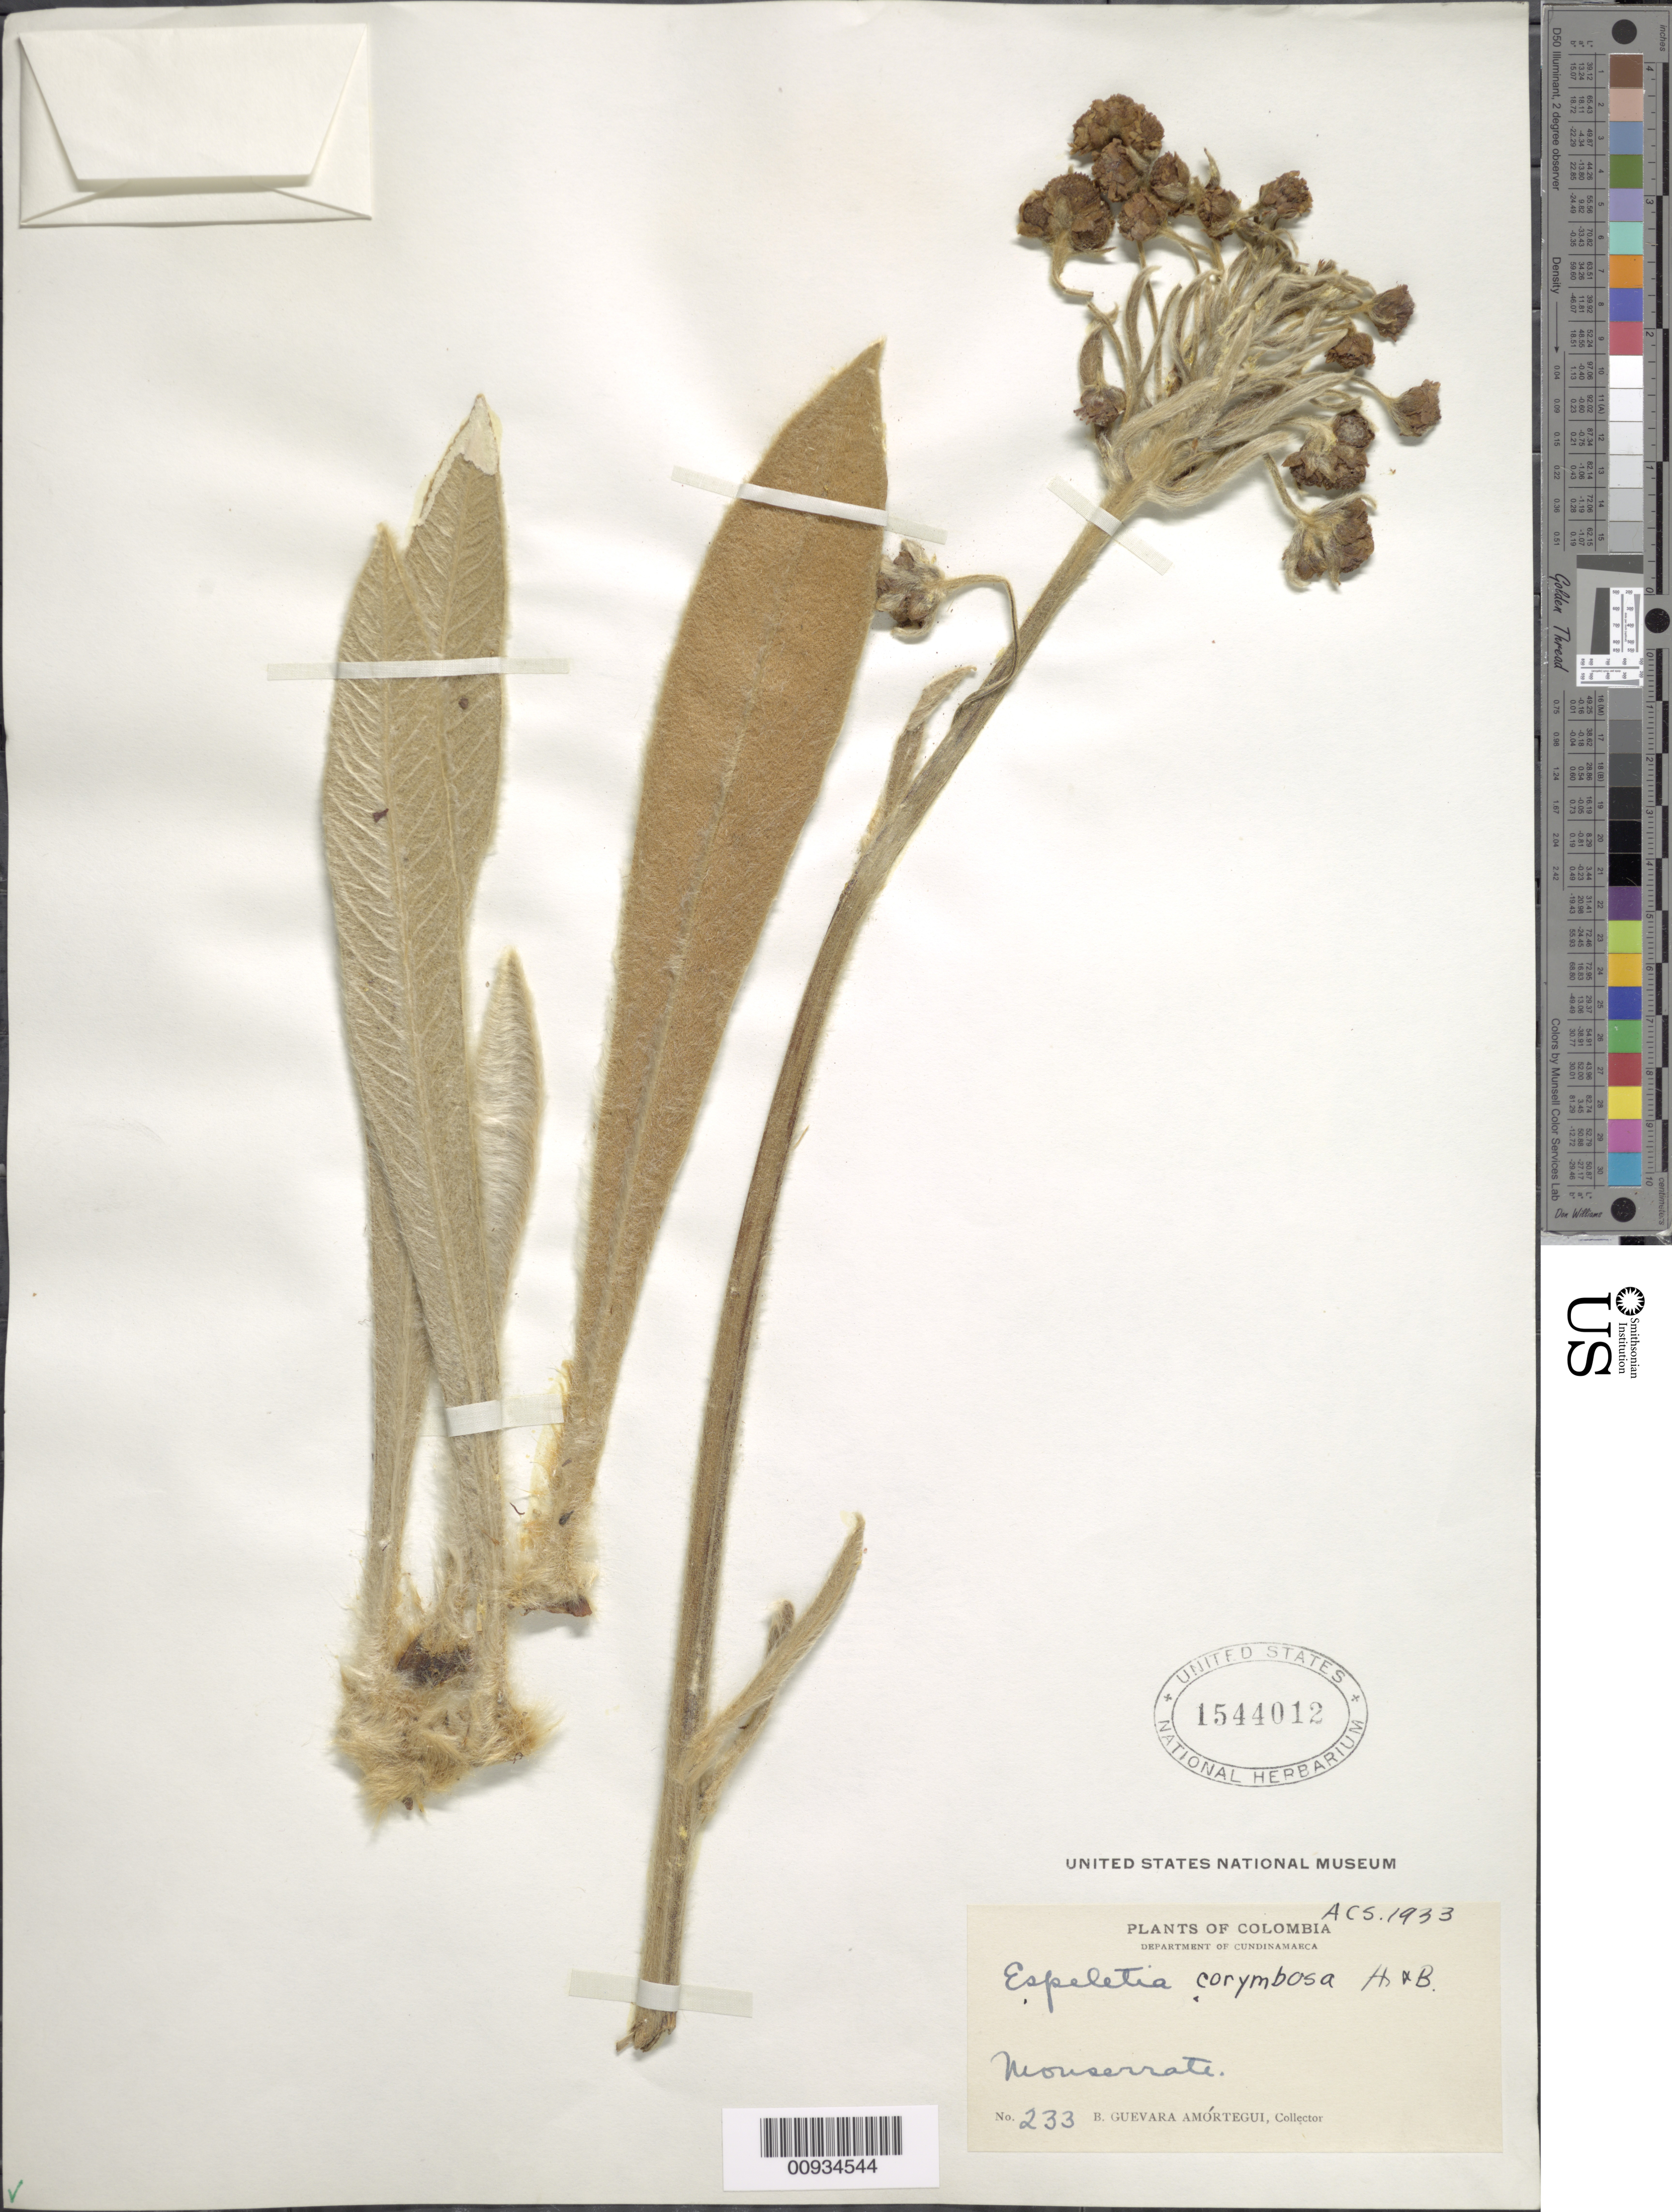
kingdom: Plantae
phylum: Tracheophyta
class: Magnoliopsida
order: Asterales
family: Asteraceae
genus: Espeletiopsis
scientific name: Espeletiopsis corymbosa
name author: (Humb. & Bonpl.) Cuatrec.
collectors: B. Amortegui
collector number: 233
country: Colombia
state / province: Cundinamarca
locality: Monserrate (Bogotá).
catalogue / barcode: US 1544012